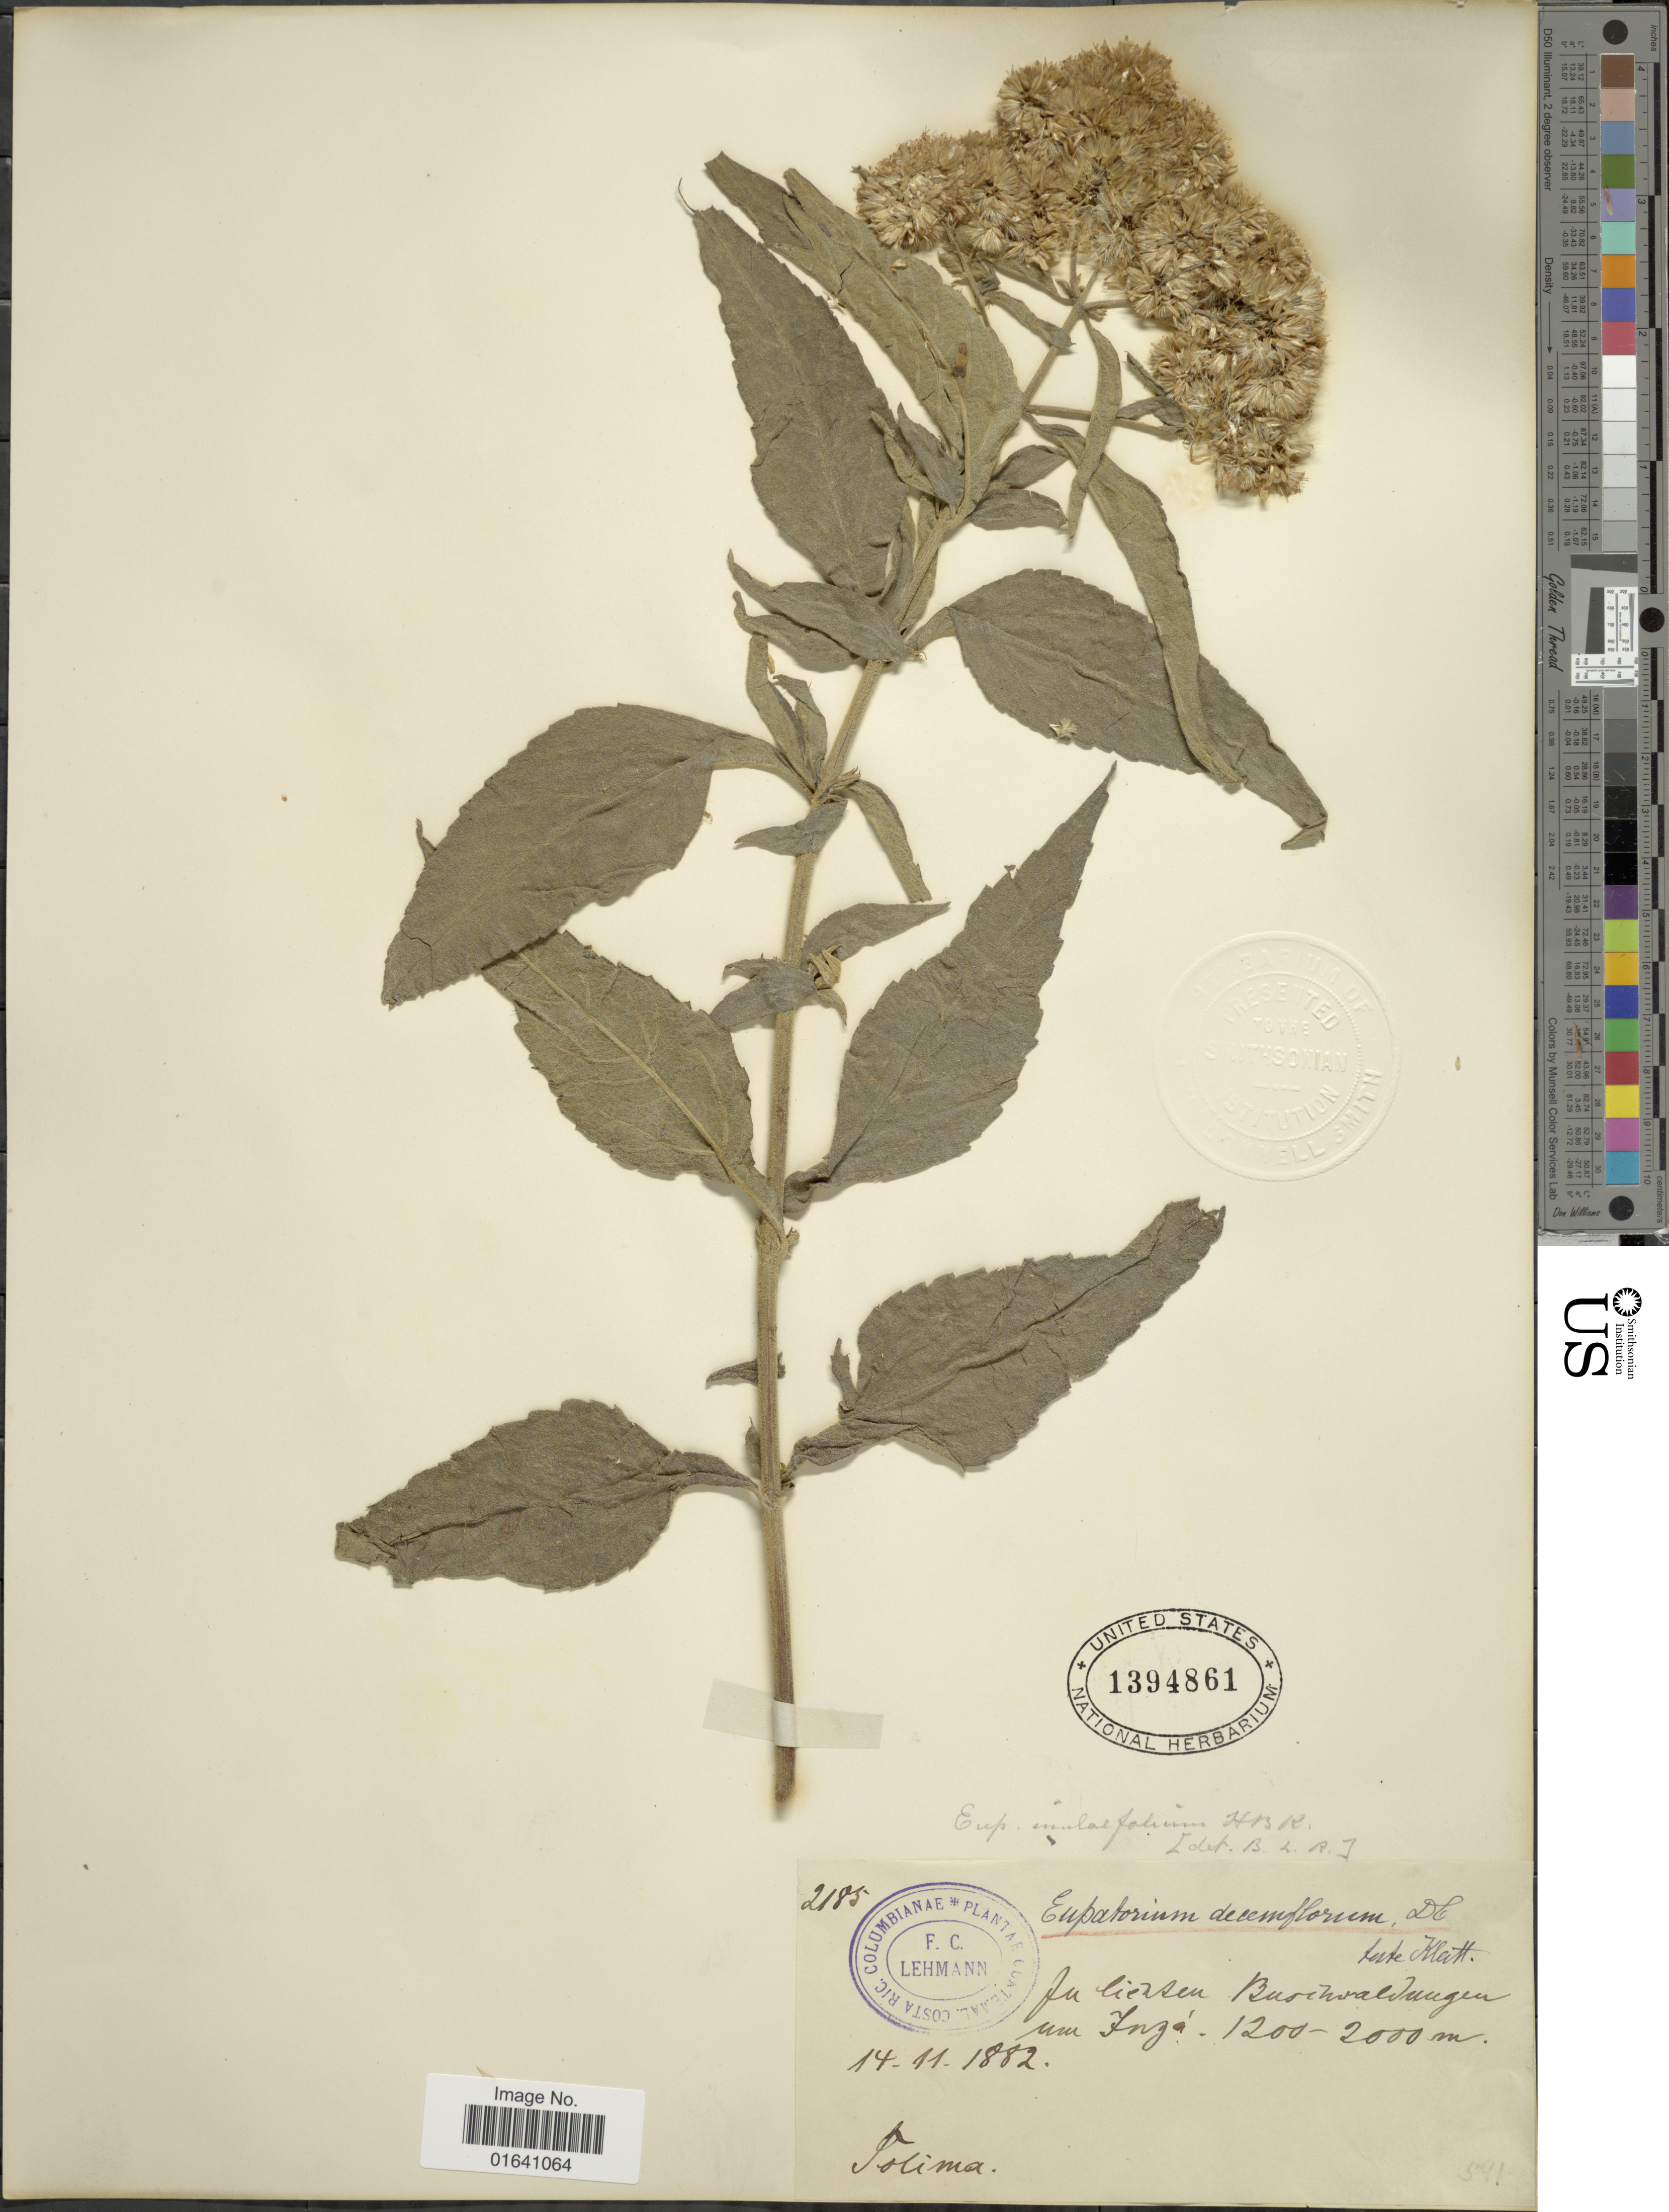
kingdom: Plantae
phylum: Tracheophyta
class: Magnoliopsida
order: Asterales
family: Asteraceae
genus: Austroeupatorium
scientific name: Austroeupatorium inulaefolium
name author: (Kunth) R.M. King & H. Rob.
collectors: F. C. Lehmann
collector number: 2185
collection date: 1882-11-14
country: Colombia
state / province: Tolima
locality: In lichten Buschwalddangen um Inzá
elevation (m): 1200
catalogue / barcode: US 1394861